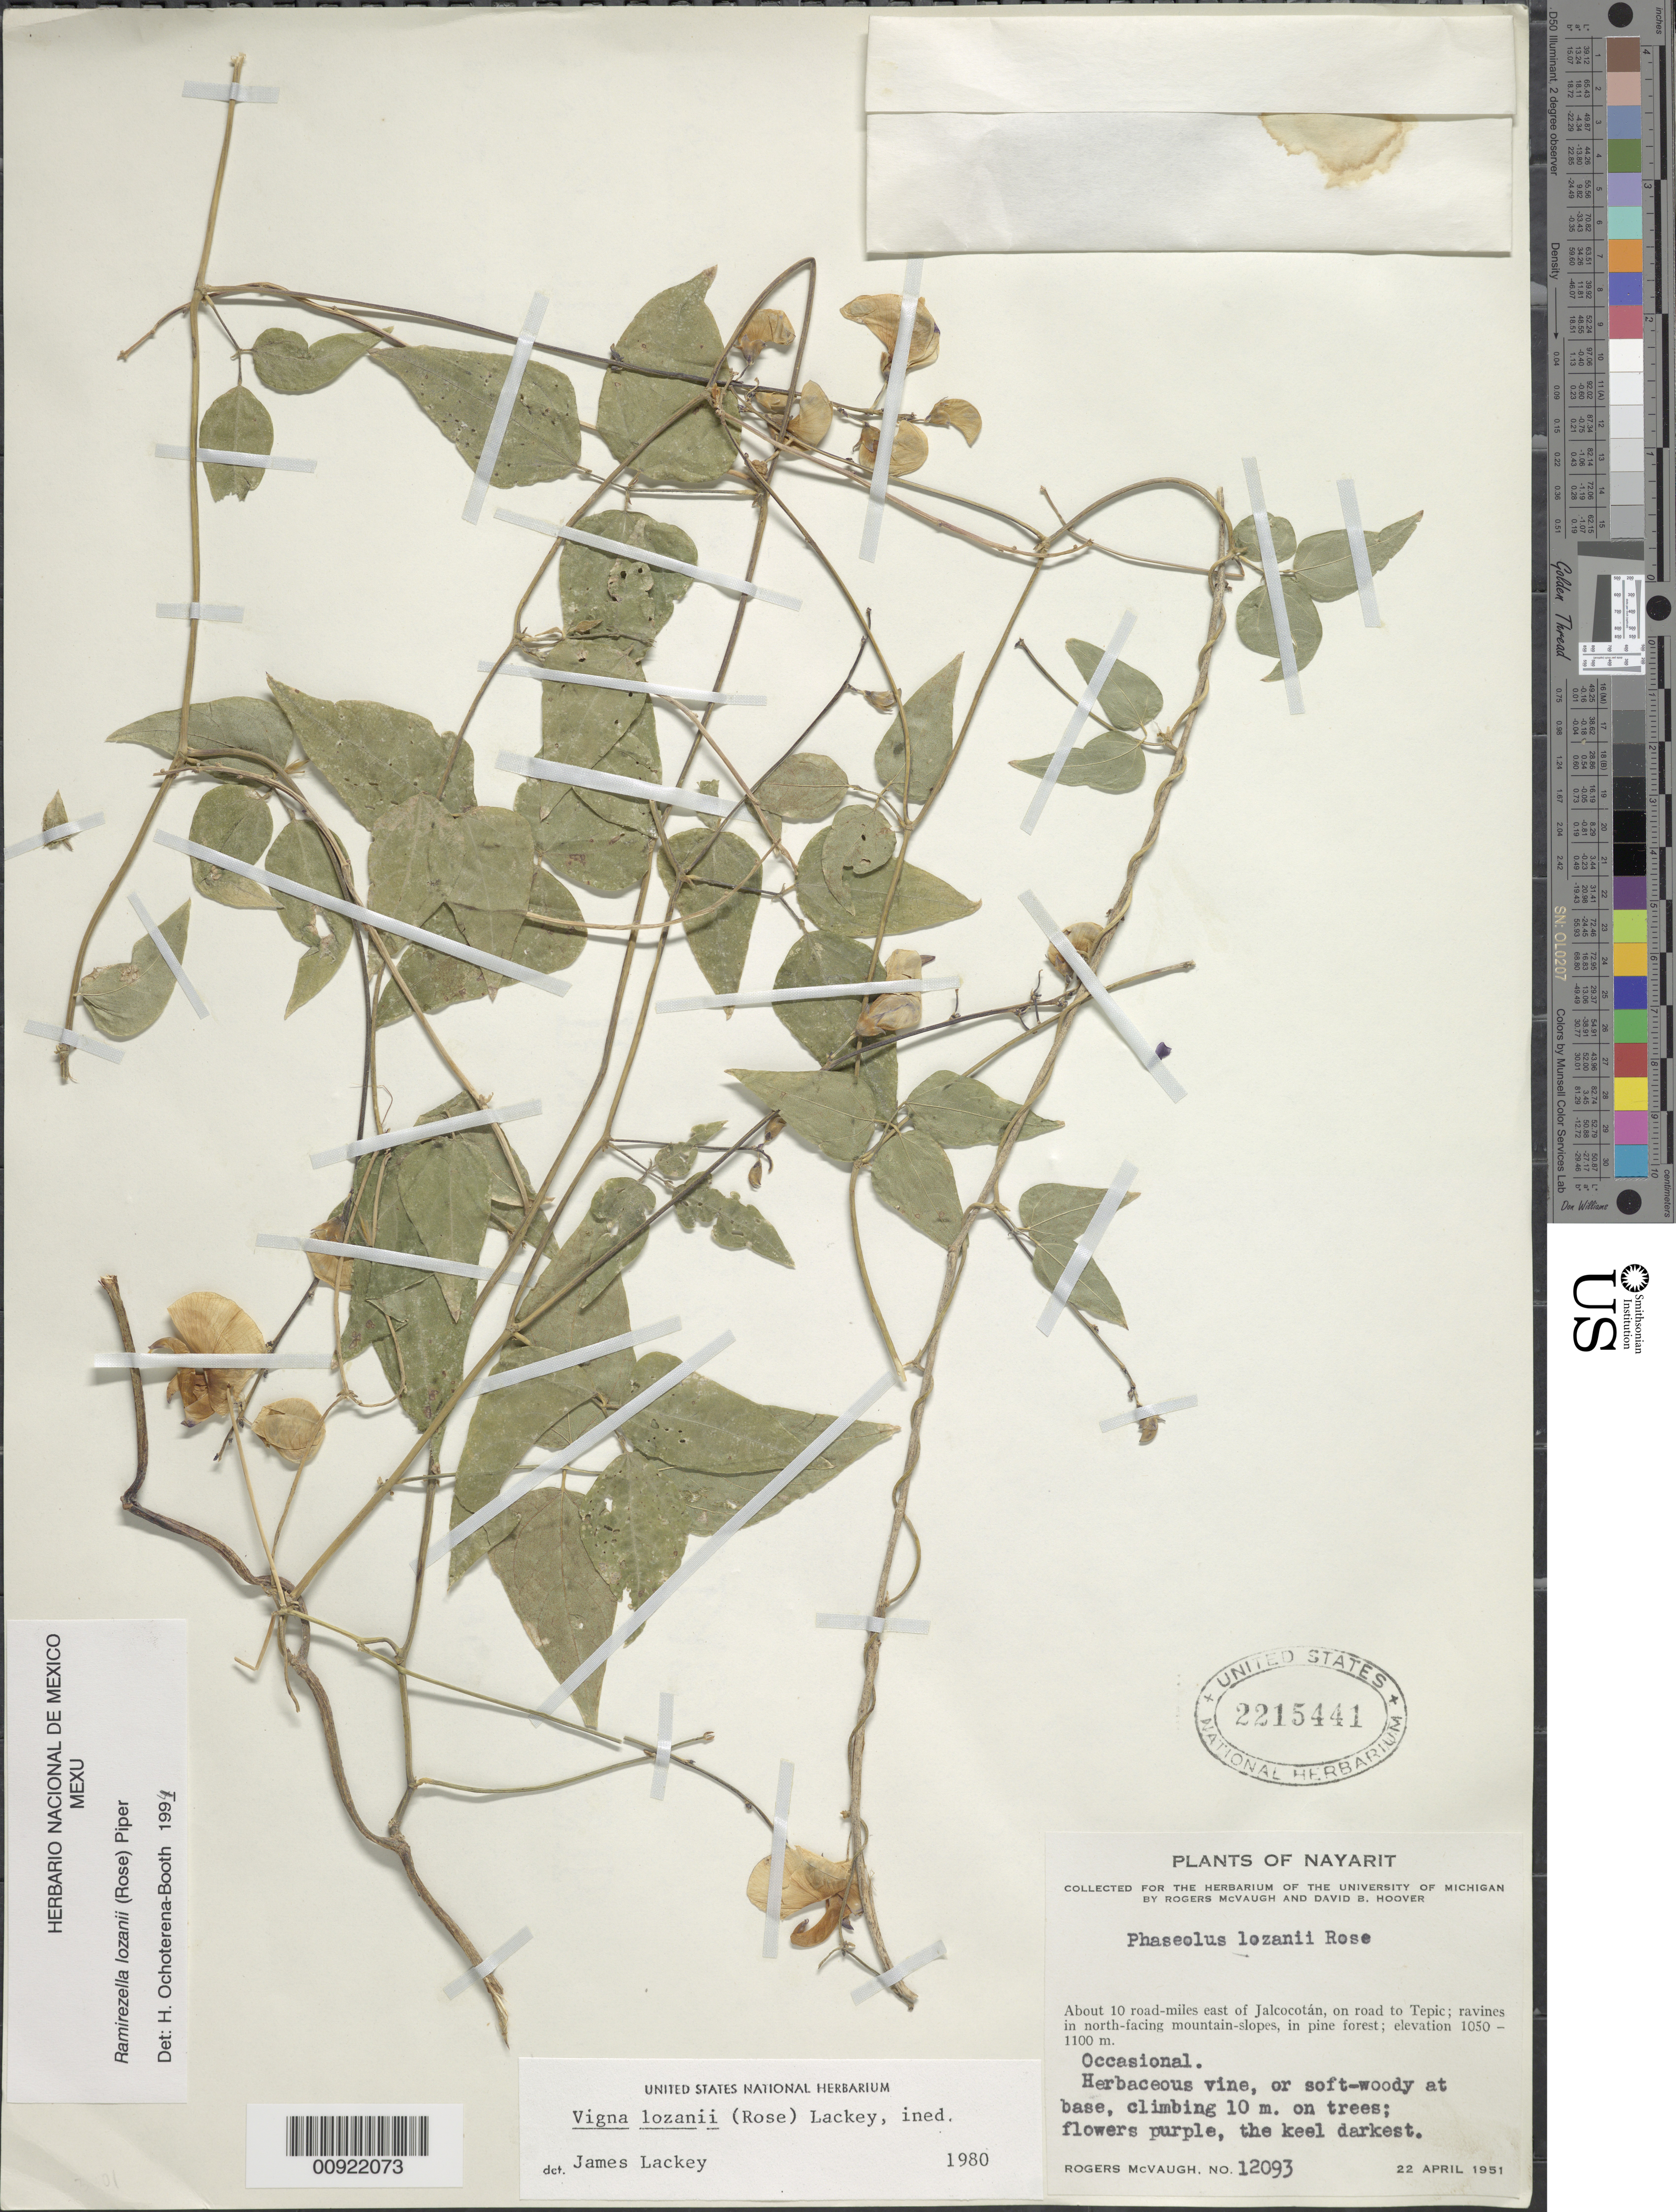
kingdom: Plantae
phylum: Tracheophyta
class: Magnoliopsida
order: Fabales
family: Fabaceae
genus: Ramirezella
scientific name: Ramirezella lozanii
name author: (Rose) Piper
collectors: R. McVaugh & D. B. Hoover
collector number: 12093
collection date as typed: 22 Apr 1951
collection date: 1951-04-22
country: Mexico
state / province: Nayarit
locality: About 10 road-miles east of Jalcocotán, on road to Tepic.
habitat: Ravines in north-facing mountain-slopes, in pine forest. Vine climbing on trees.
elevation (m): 1100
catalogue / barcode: US 2215441